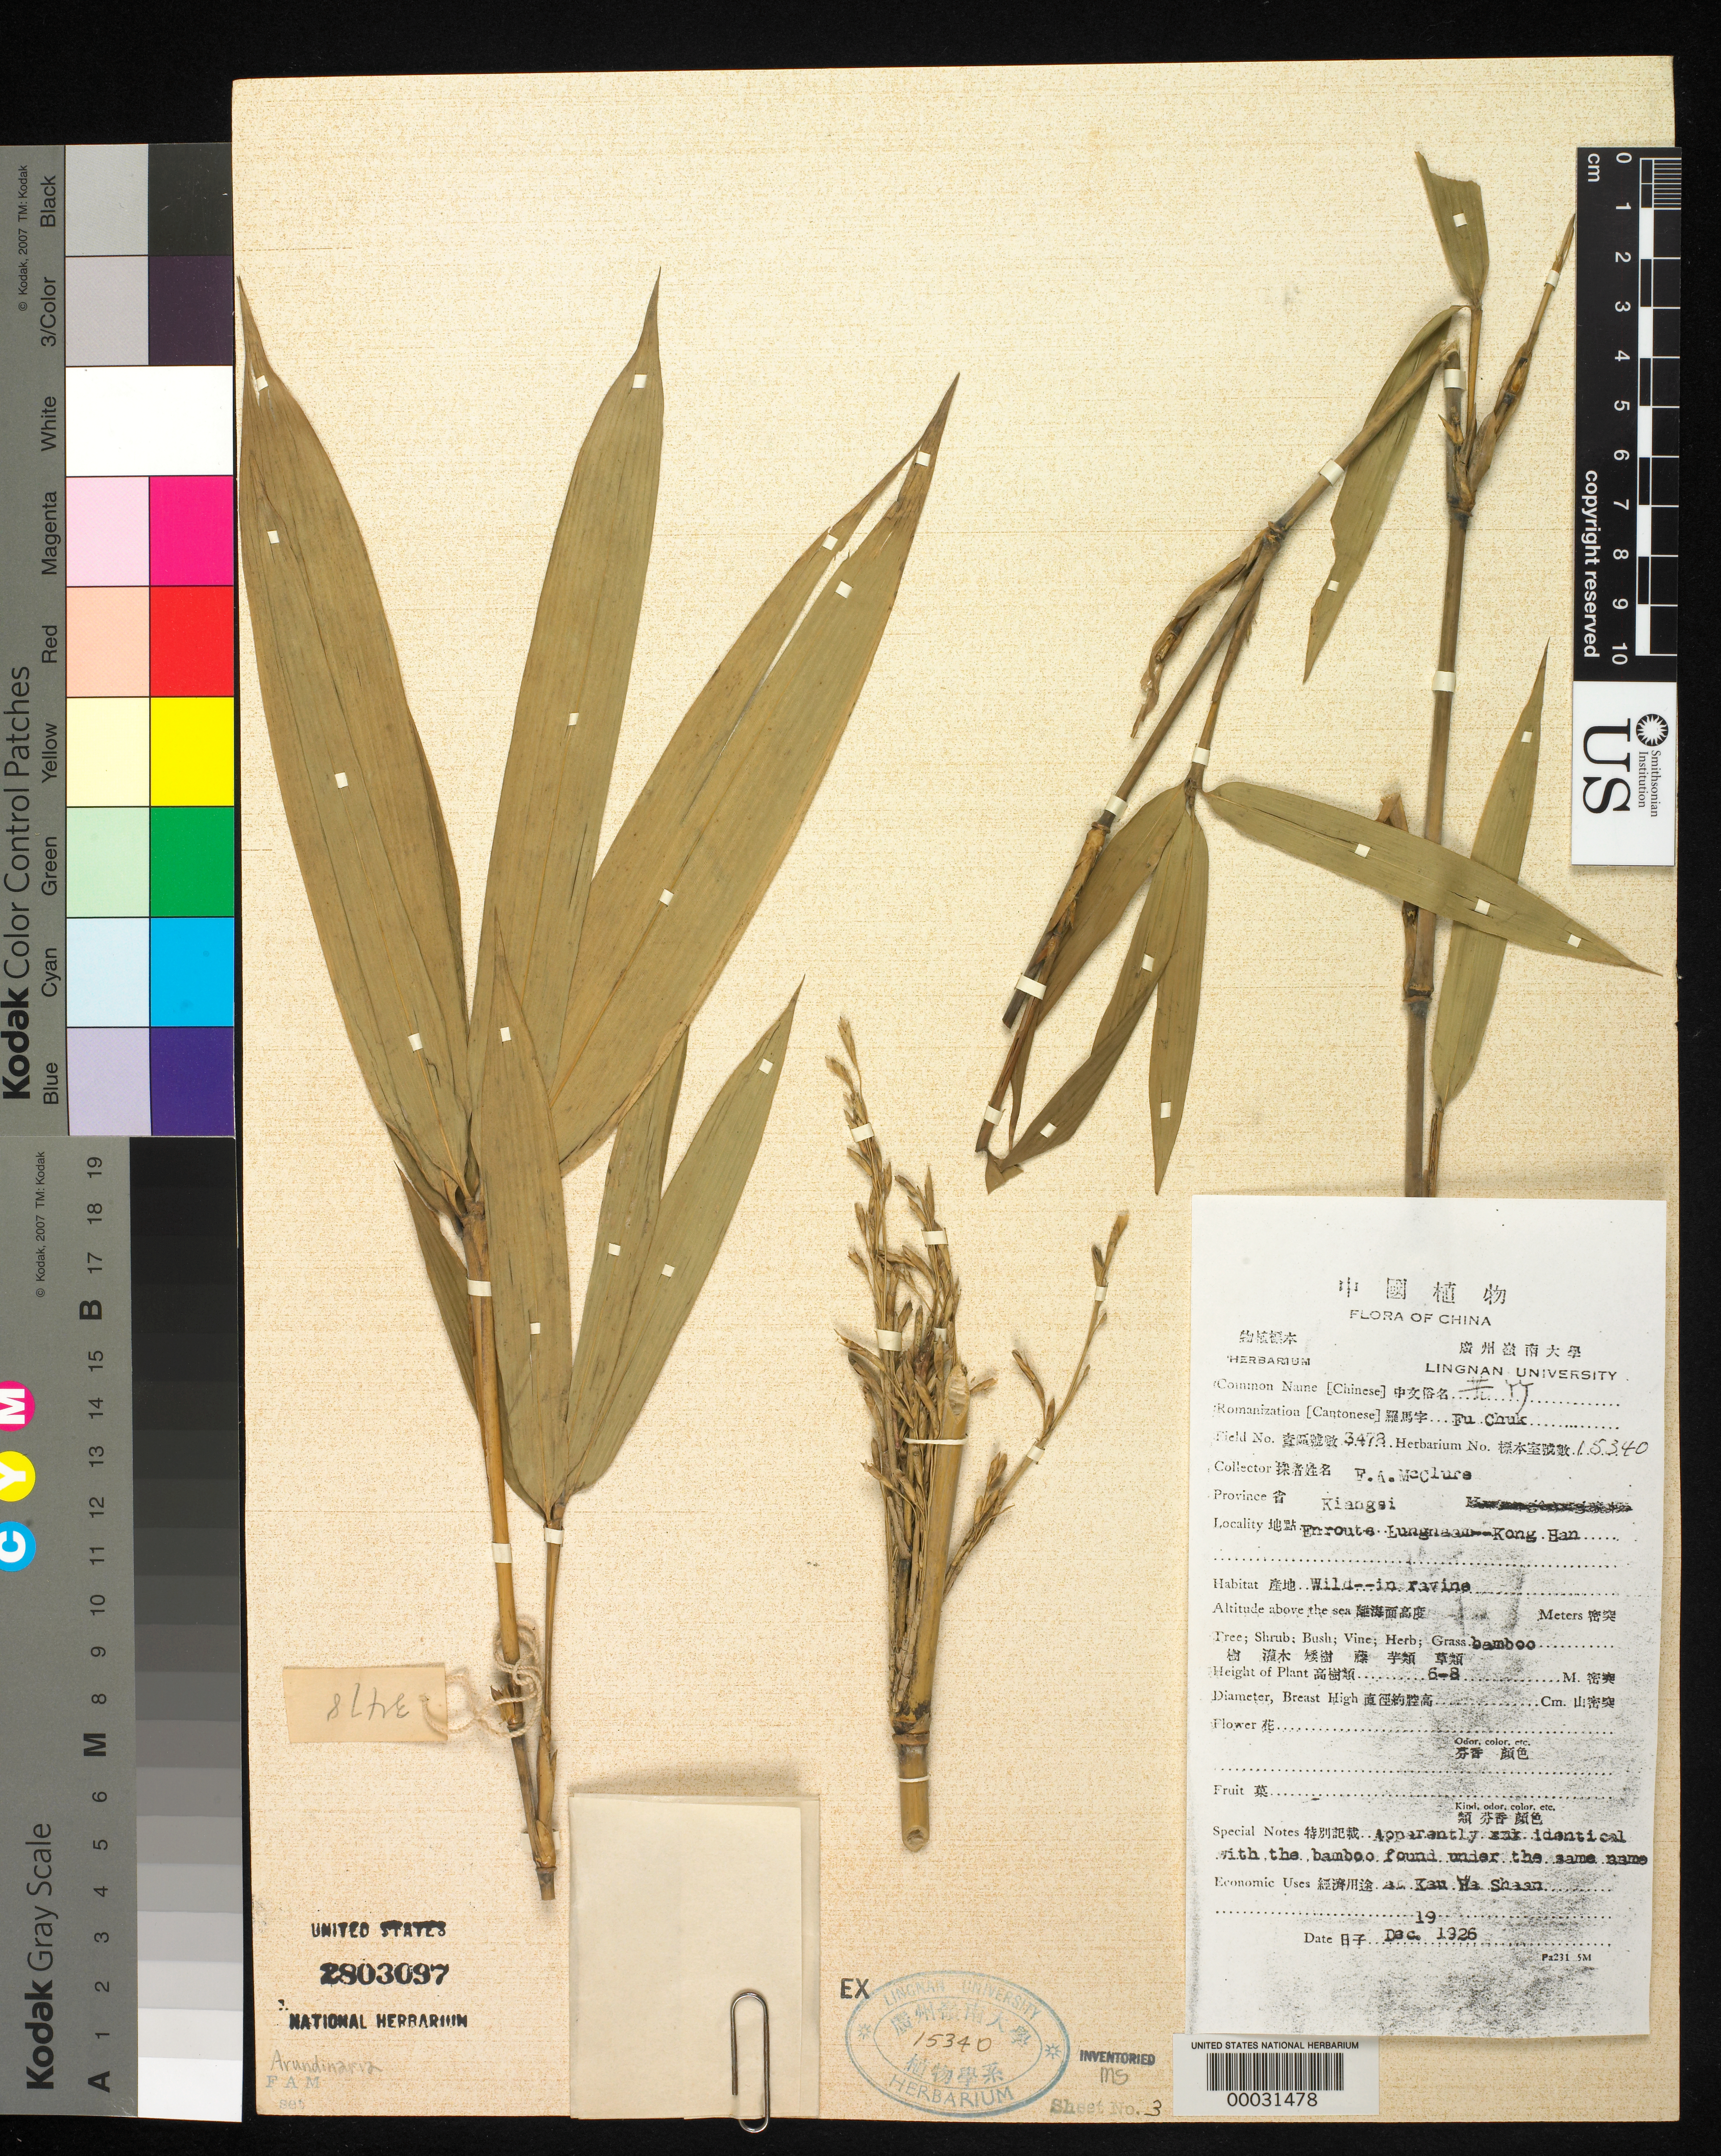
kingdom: Plantae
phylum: Tracheophyta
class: Liliopsida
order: Poales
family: Poaceae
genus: Arundinaria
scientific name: Arundinaria sp.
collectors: F. A. McClure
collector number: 3478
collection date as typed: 19 Dec 1926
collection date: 1926-12-19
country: China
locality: Lungnaam, Kong Han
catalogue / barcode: US 2803097